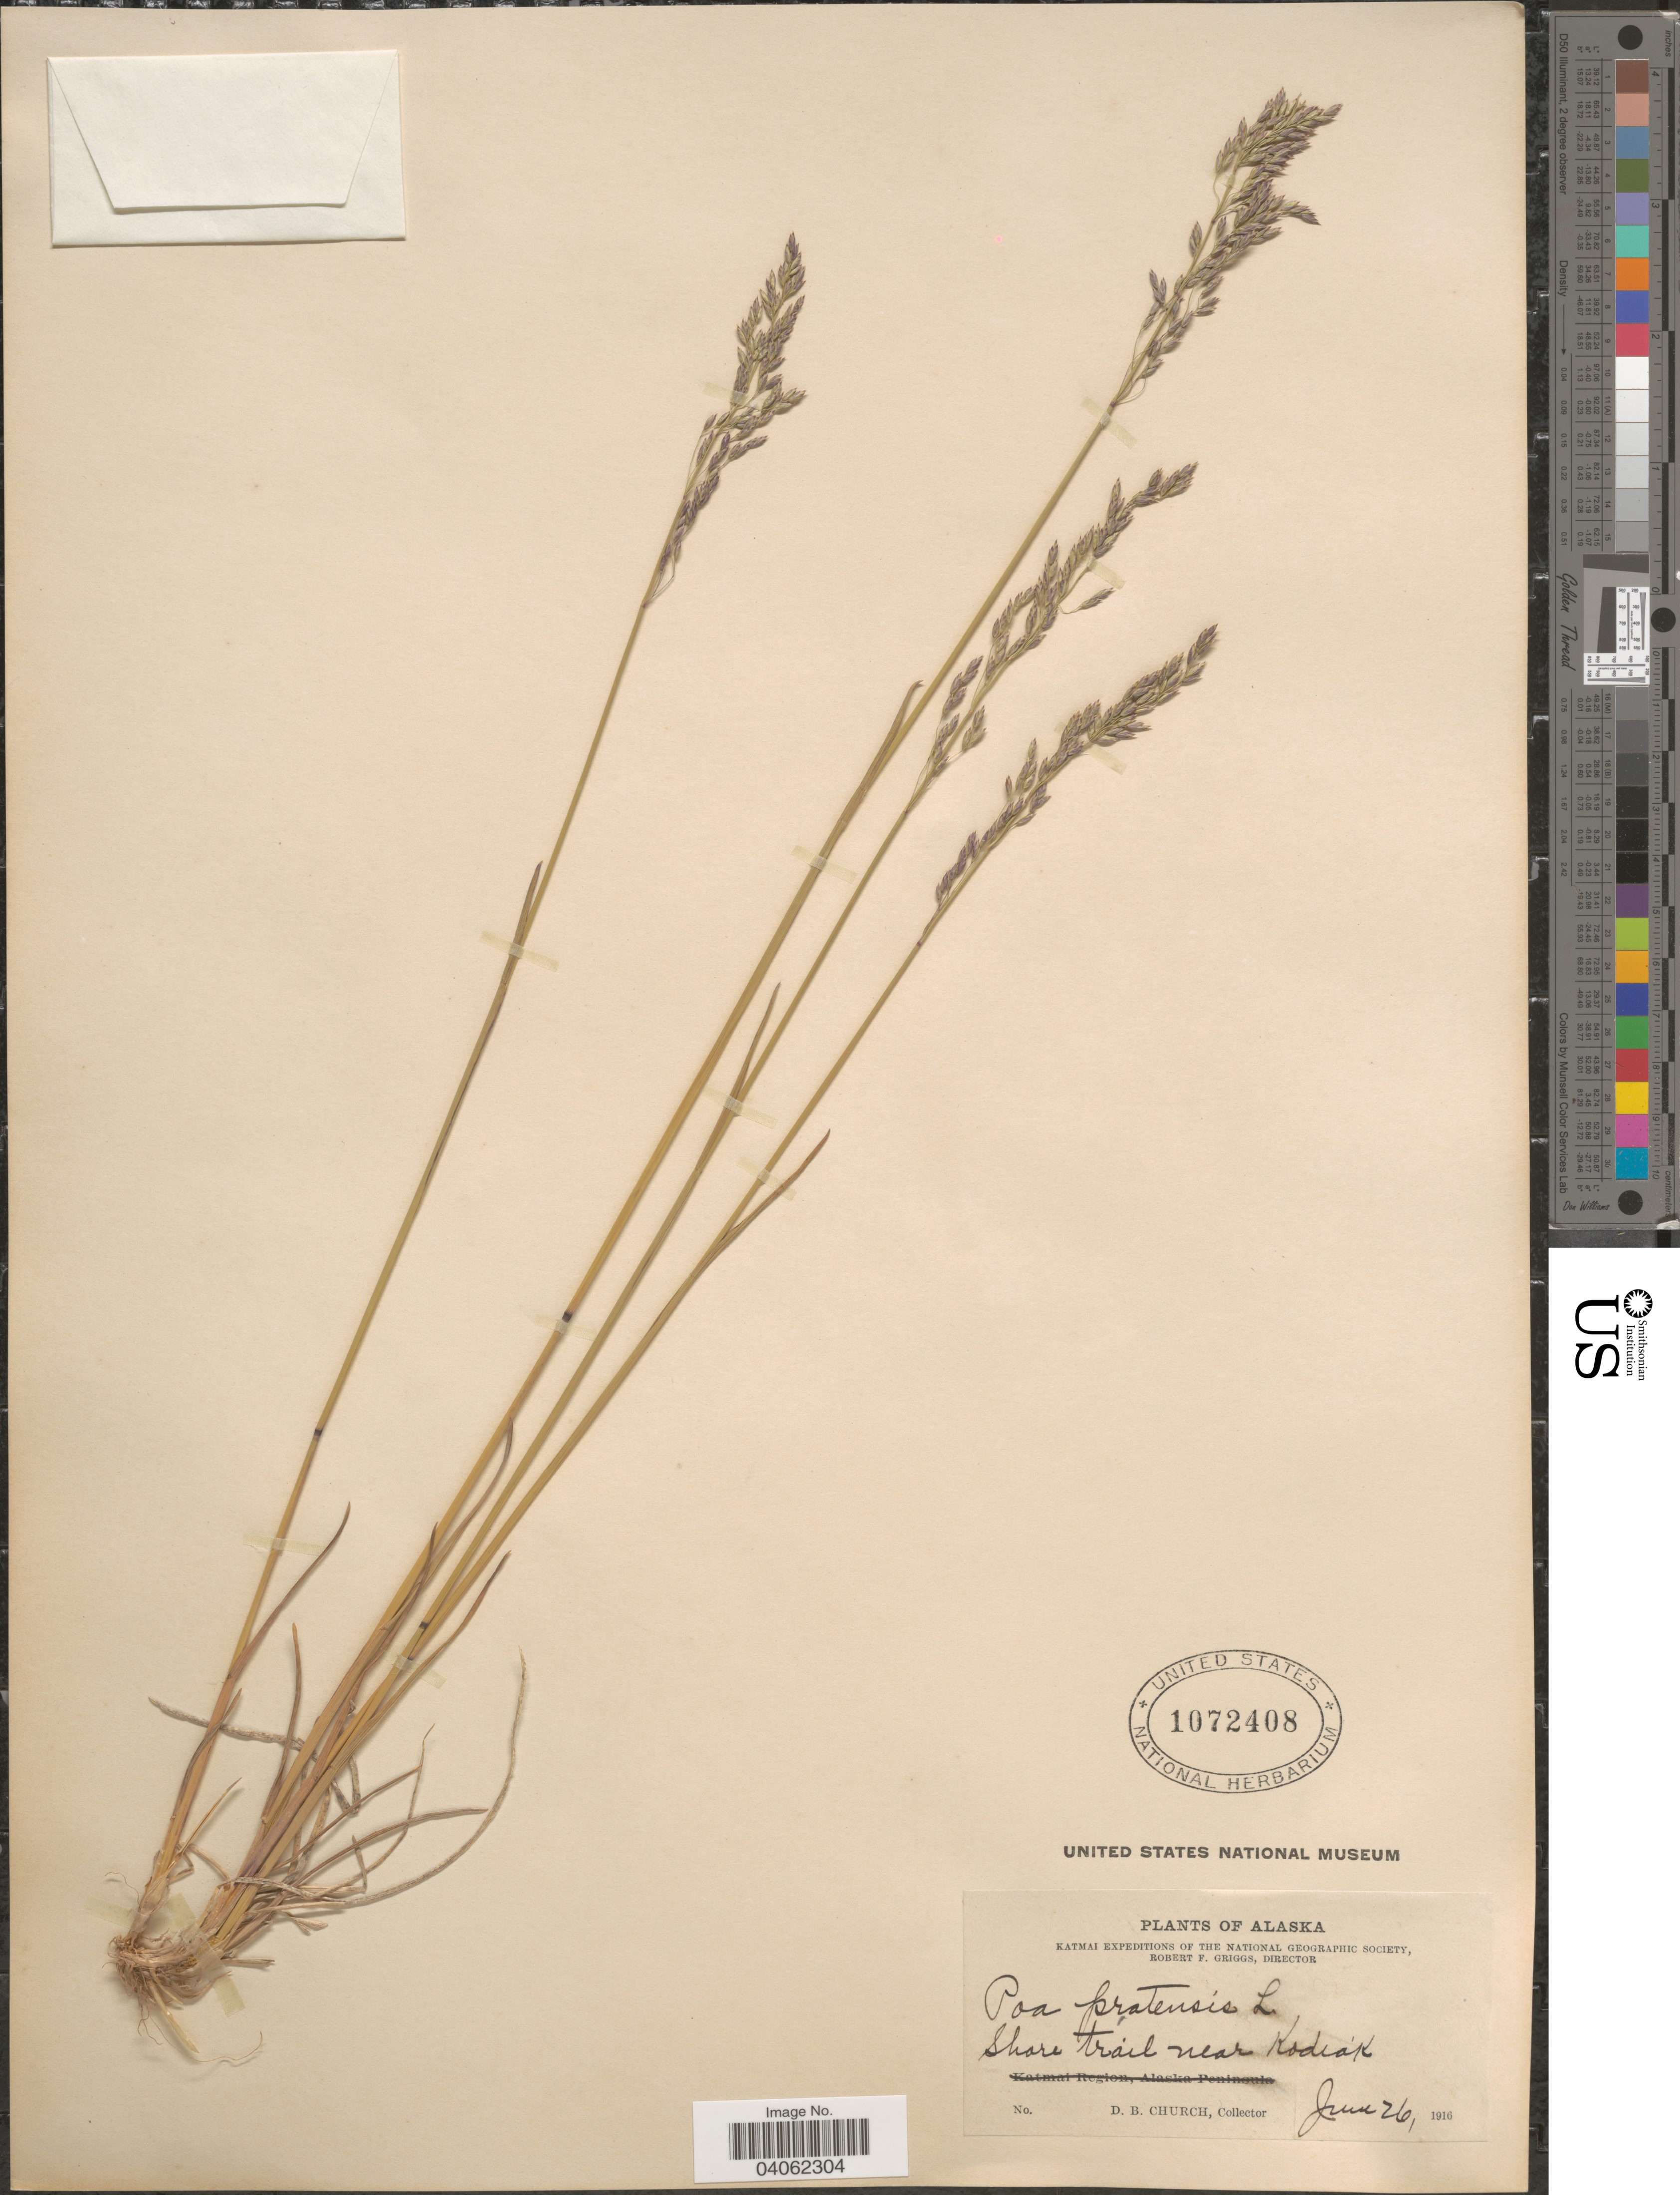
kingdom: Plantae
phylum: Tracheophyta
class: Liliopsida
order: Poales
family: Poaceae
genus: Poa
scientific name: Poa pratensis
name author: L.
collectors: D. Church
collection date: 1916-06-26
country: United States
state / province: Alaska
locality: Shore trail near Kodiak.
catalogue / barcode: US 1072408